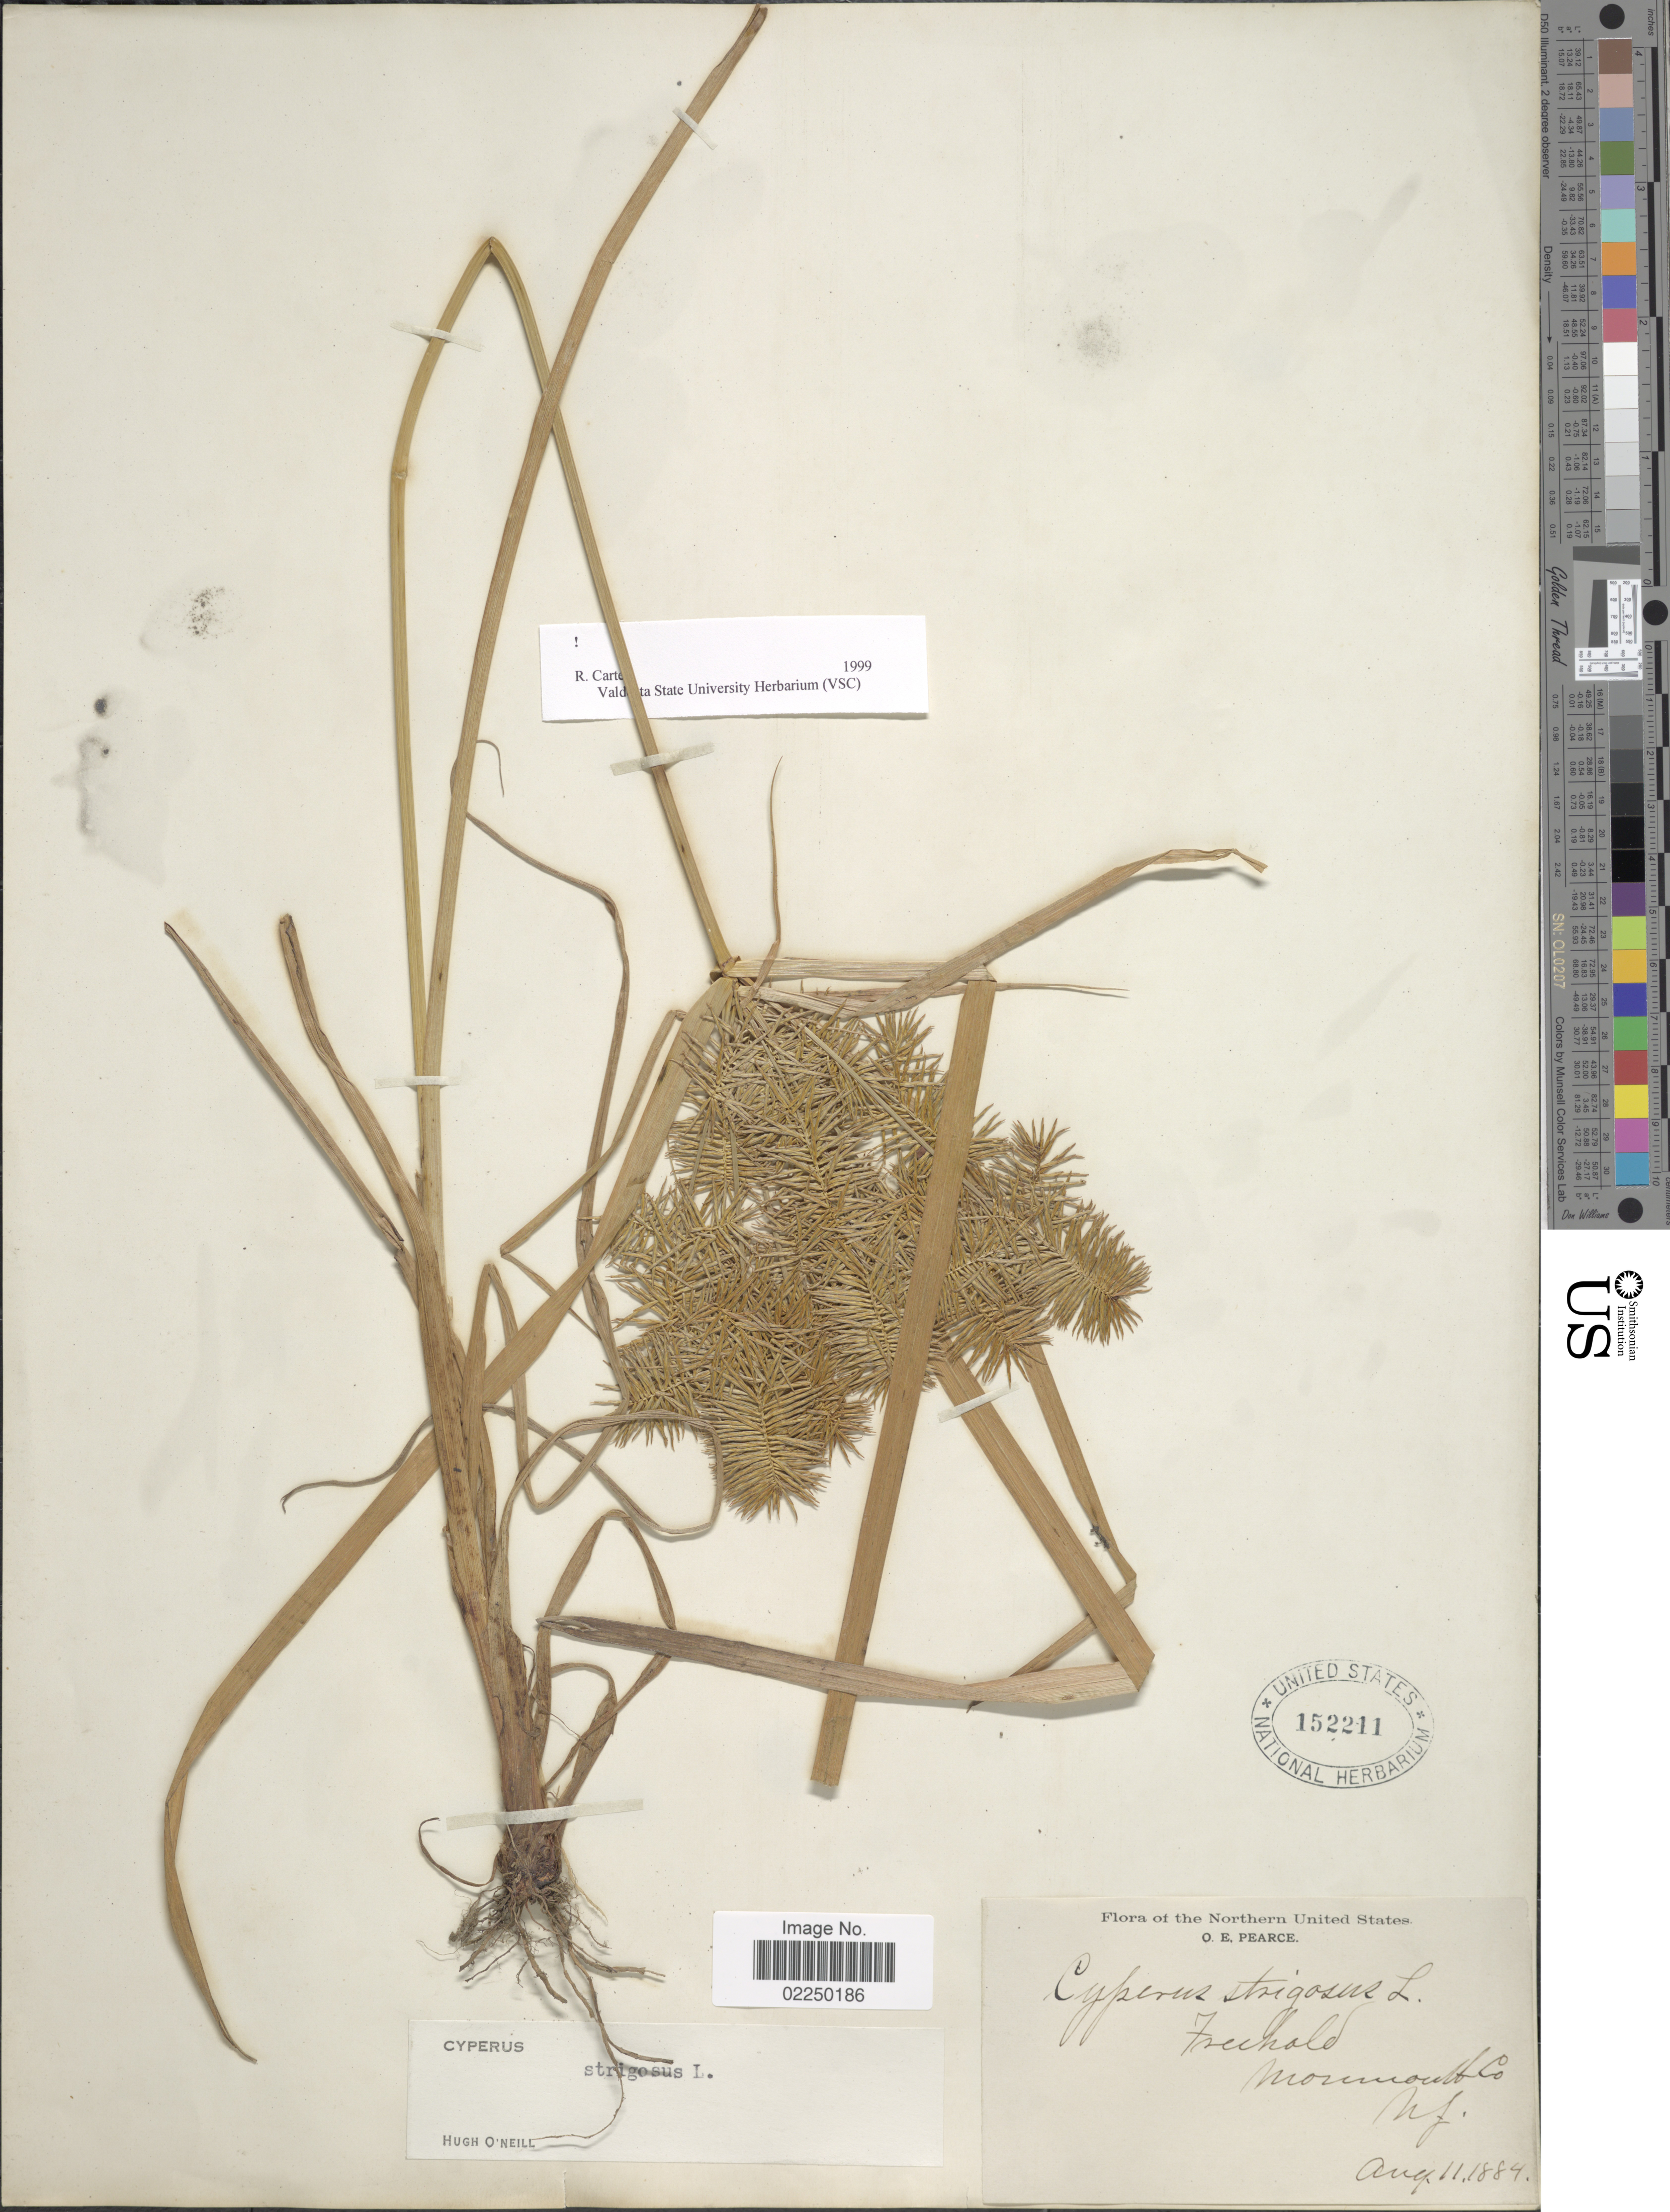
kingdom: Plantae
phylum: Tracheophyta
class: Liliopsida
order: Poales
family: Cyperaceae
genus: Cyperus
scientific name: Cyperus strigosus L.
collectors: O. E. Pearce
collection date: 1884-08-11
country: United States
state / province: New Jersey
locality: Freehold, Mommouth Co.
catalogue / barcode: US 152211